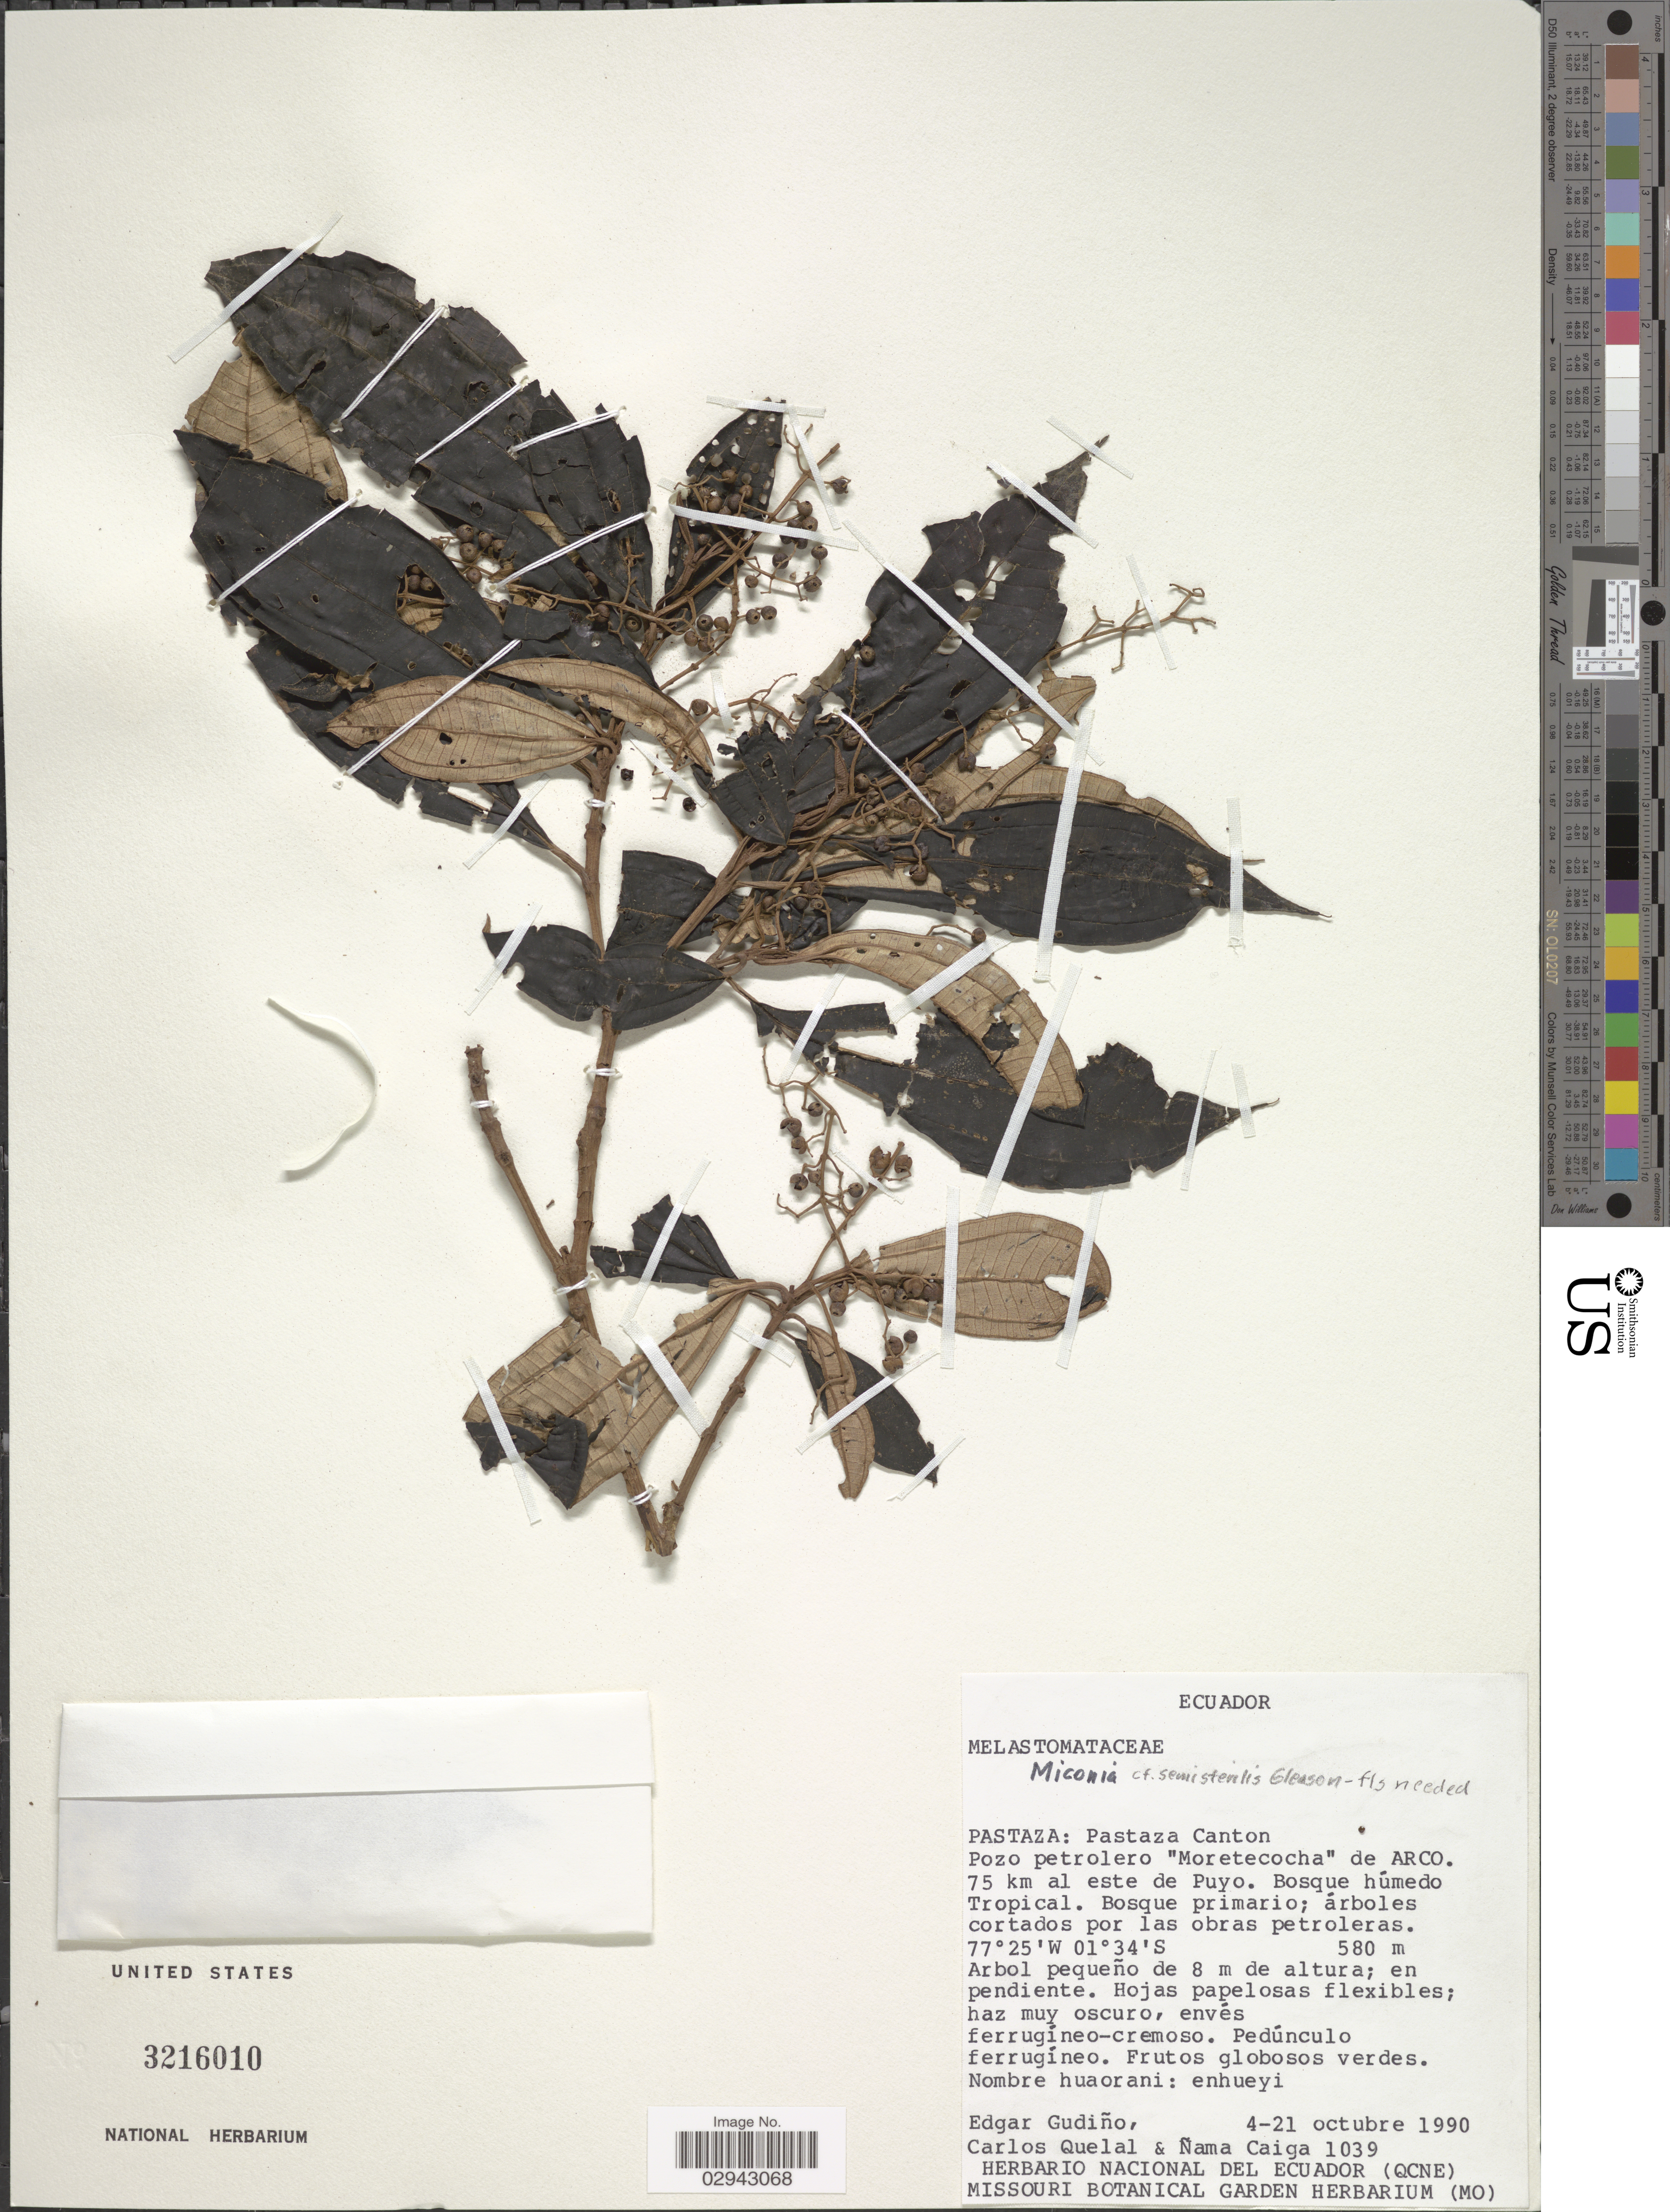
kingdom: Plantae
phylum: Tracheophyta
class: Magnoliopsida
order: Myrtales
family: Melastomataceae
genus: Miconia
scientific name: Miconia semisterilis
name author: Gleason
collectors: E. Gudiño, C. Quelal & Ñ. Caiga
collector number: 1039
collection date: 1990-10-04/1990-10-21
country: Ecuador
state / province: Pastaza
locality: Pastaza Canton. Pozo petrolero "Moretecocha" de Arco. 75 km al este de Puyo.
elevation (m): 580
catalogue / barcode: US 3216010